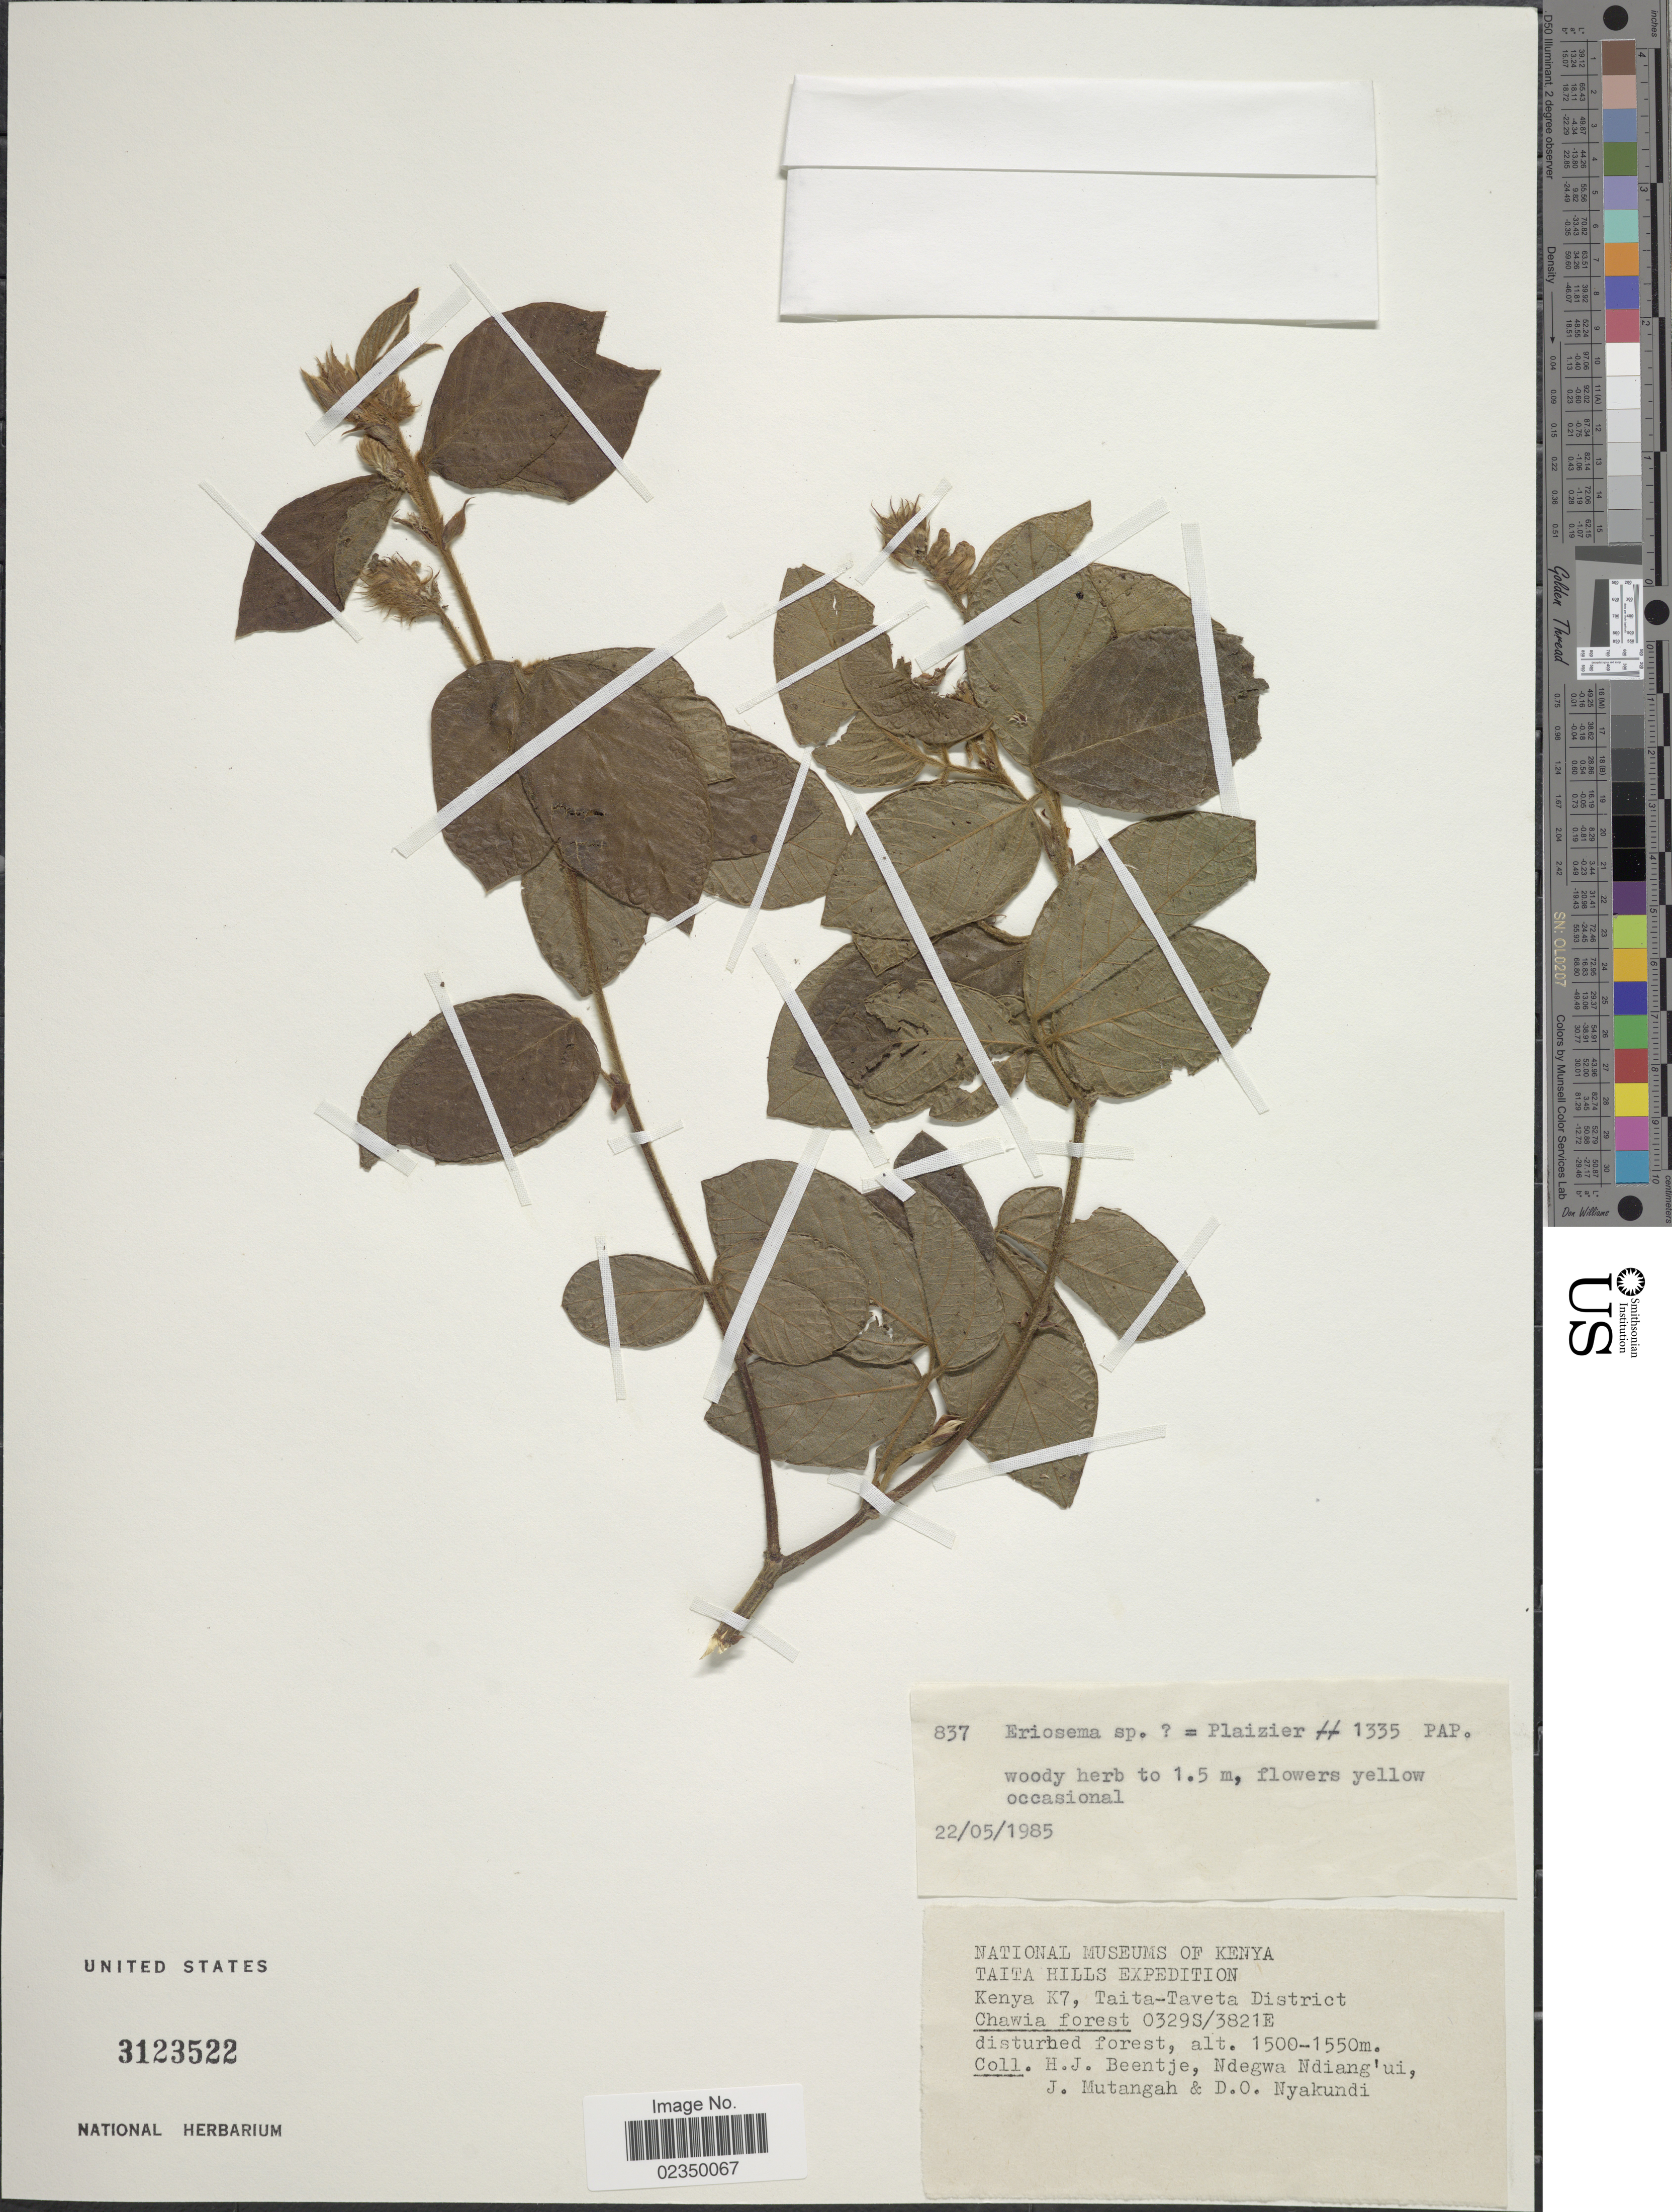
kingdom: Plantae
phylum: Tracheophyta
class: Magnoliopsida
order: Fabales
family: Fabaceae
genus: Eriosema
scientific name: Eriosema sp.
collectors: H. J. Beentje, Ndegwa Ndiang'ui, J. Mutangah & D. Nyakundi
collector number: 837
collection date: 1985-05-22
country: Kenya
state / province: Taita Taveta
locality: Taita-Taveta District, Kenya K7. disturbed forest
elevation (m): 1500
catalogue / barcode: US 3123522